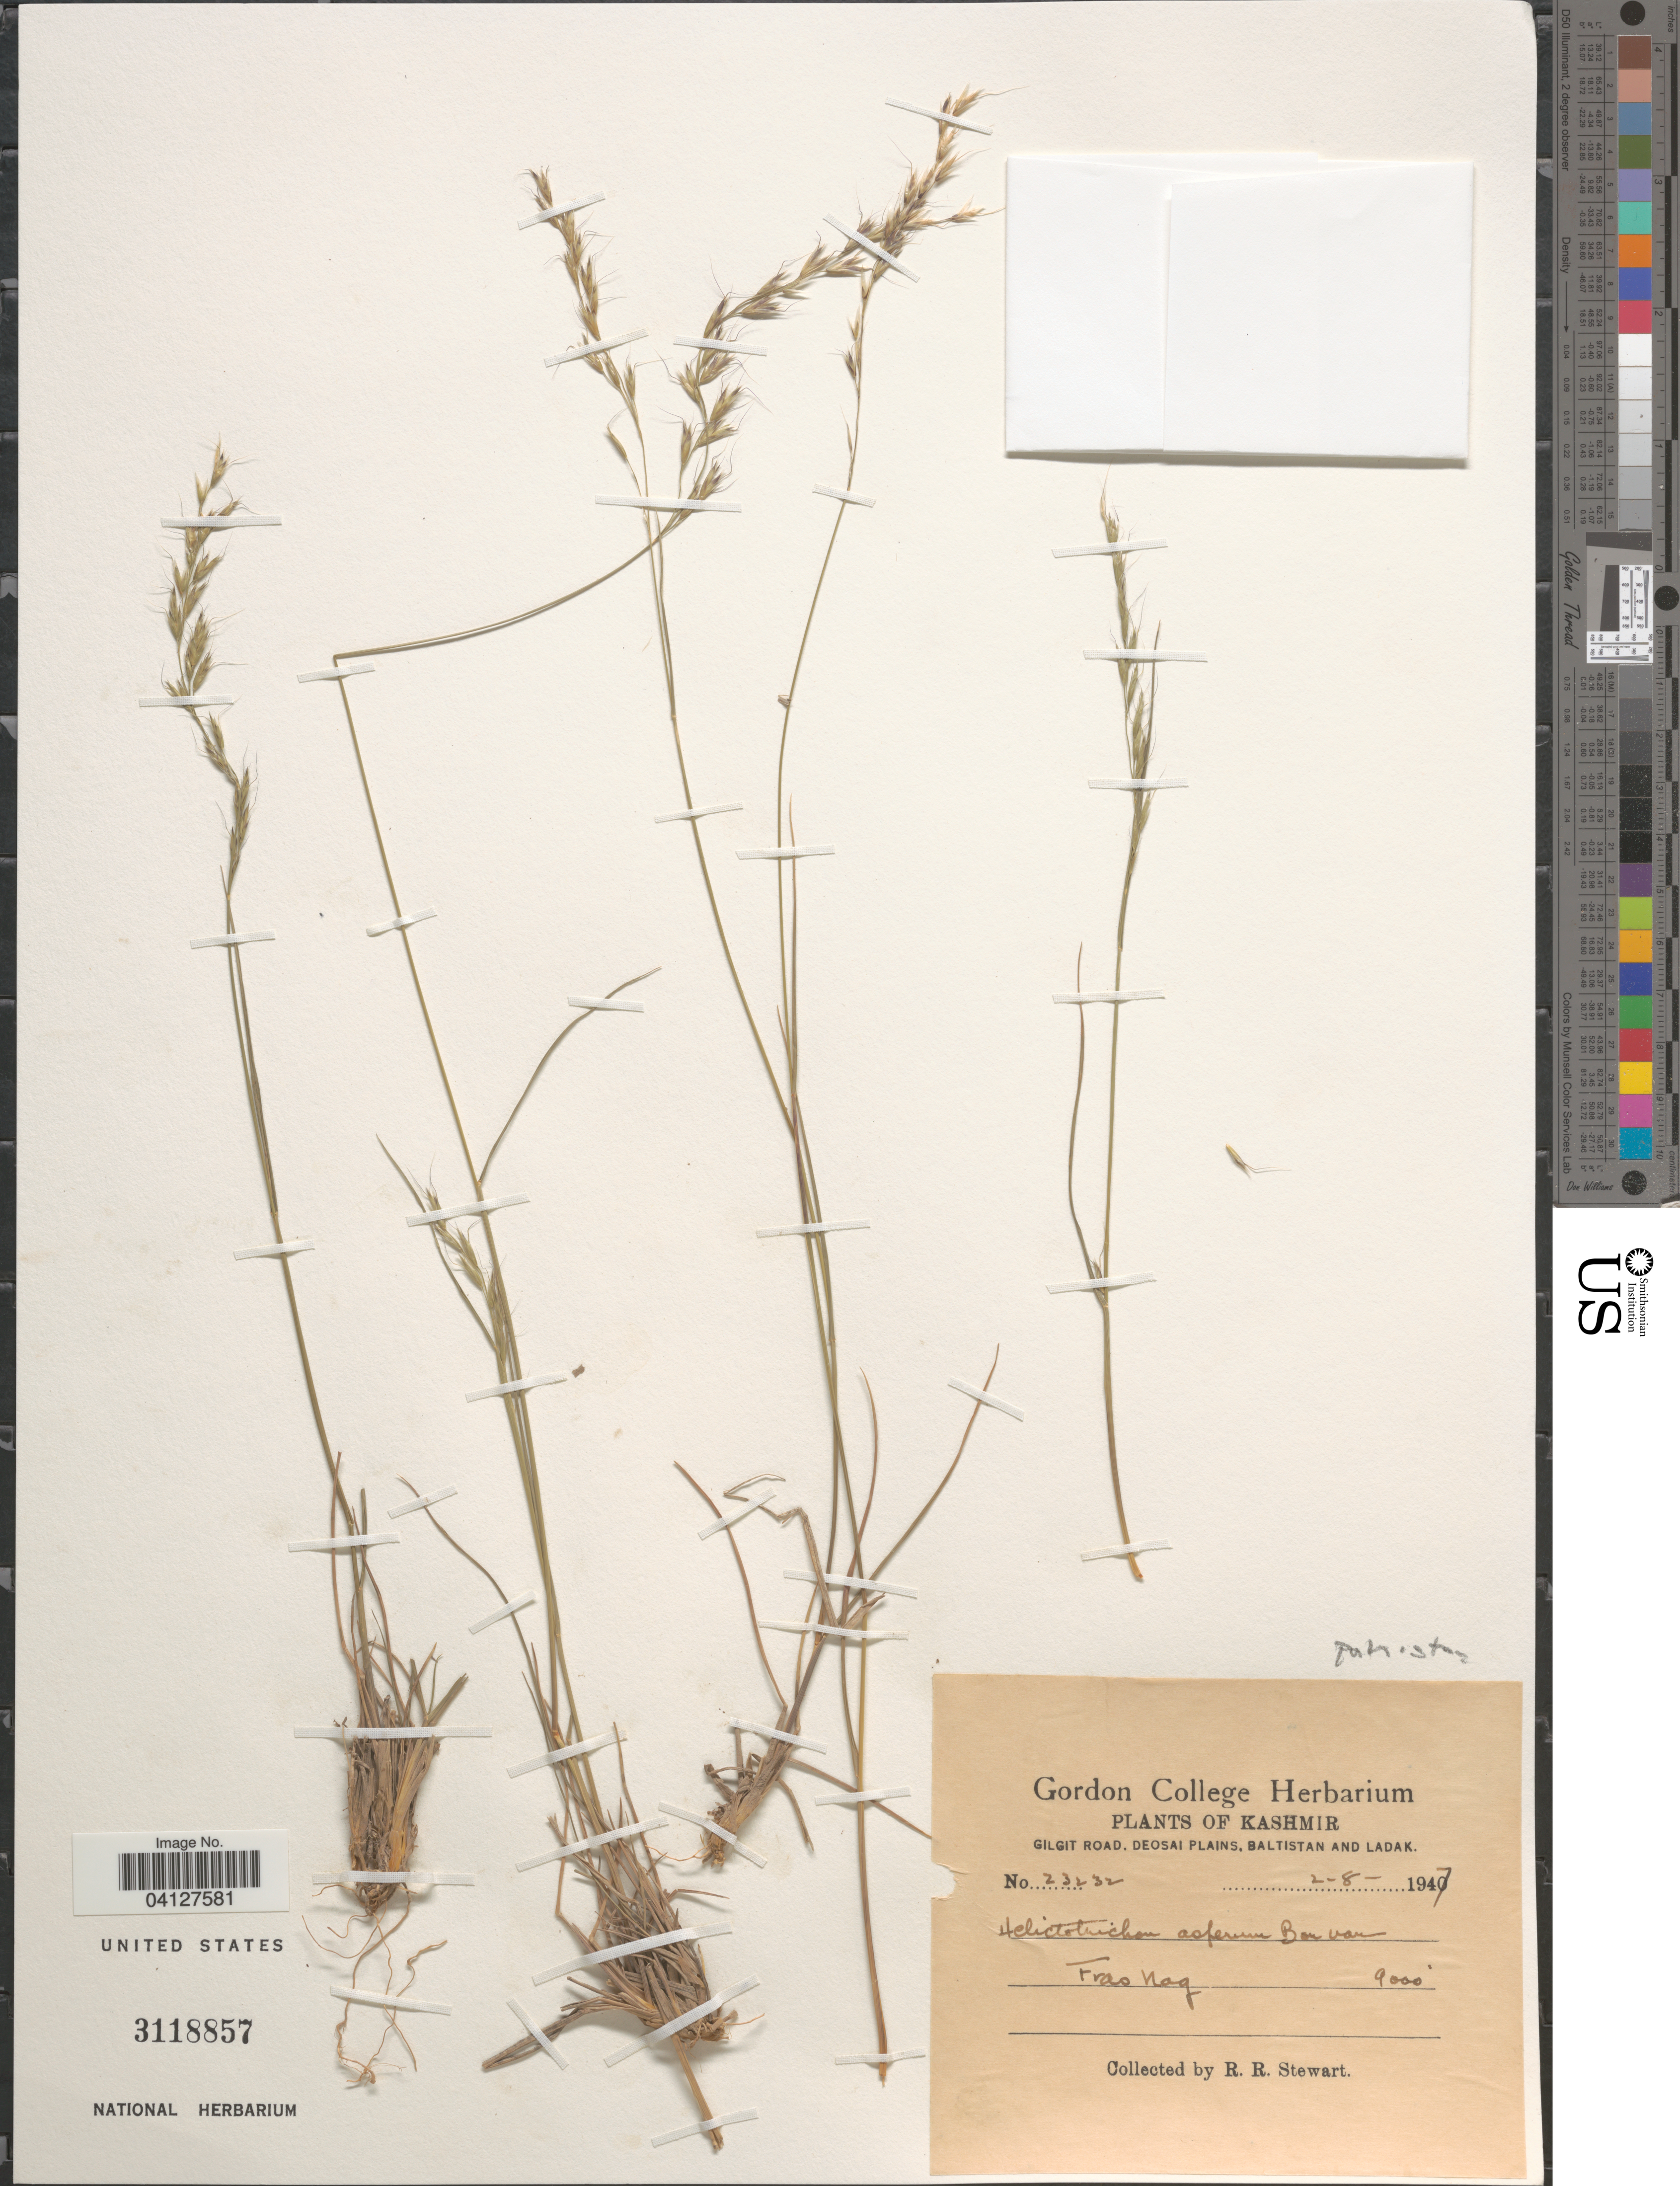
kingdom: Plantae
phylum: Tracheophyta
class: Liliopsida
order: Poales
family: Poaceae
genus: Helictotrichon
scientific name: Helictotrichon asperum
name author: (Munro ex Thwaites) Bor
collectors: R. Stewart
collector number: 23232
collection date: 1947-08-02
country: Pakistan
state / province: Azad Kashmir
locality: Kashmir. Gilgit Road, Deosai Plains, Baltistan and Ladak. Pahlgam. Fras Nag.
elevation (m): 2743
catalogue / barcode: US 3118857